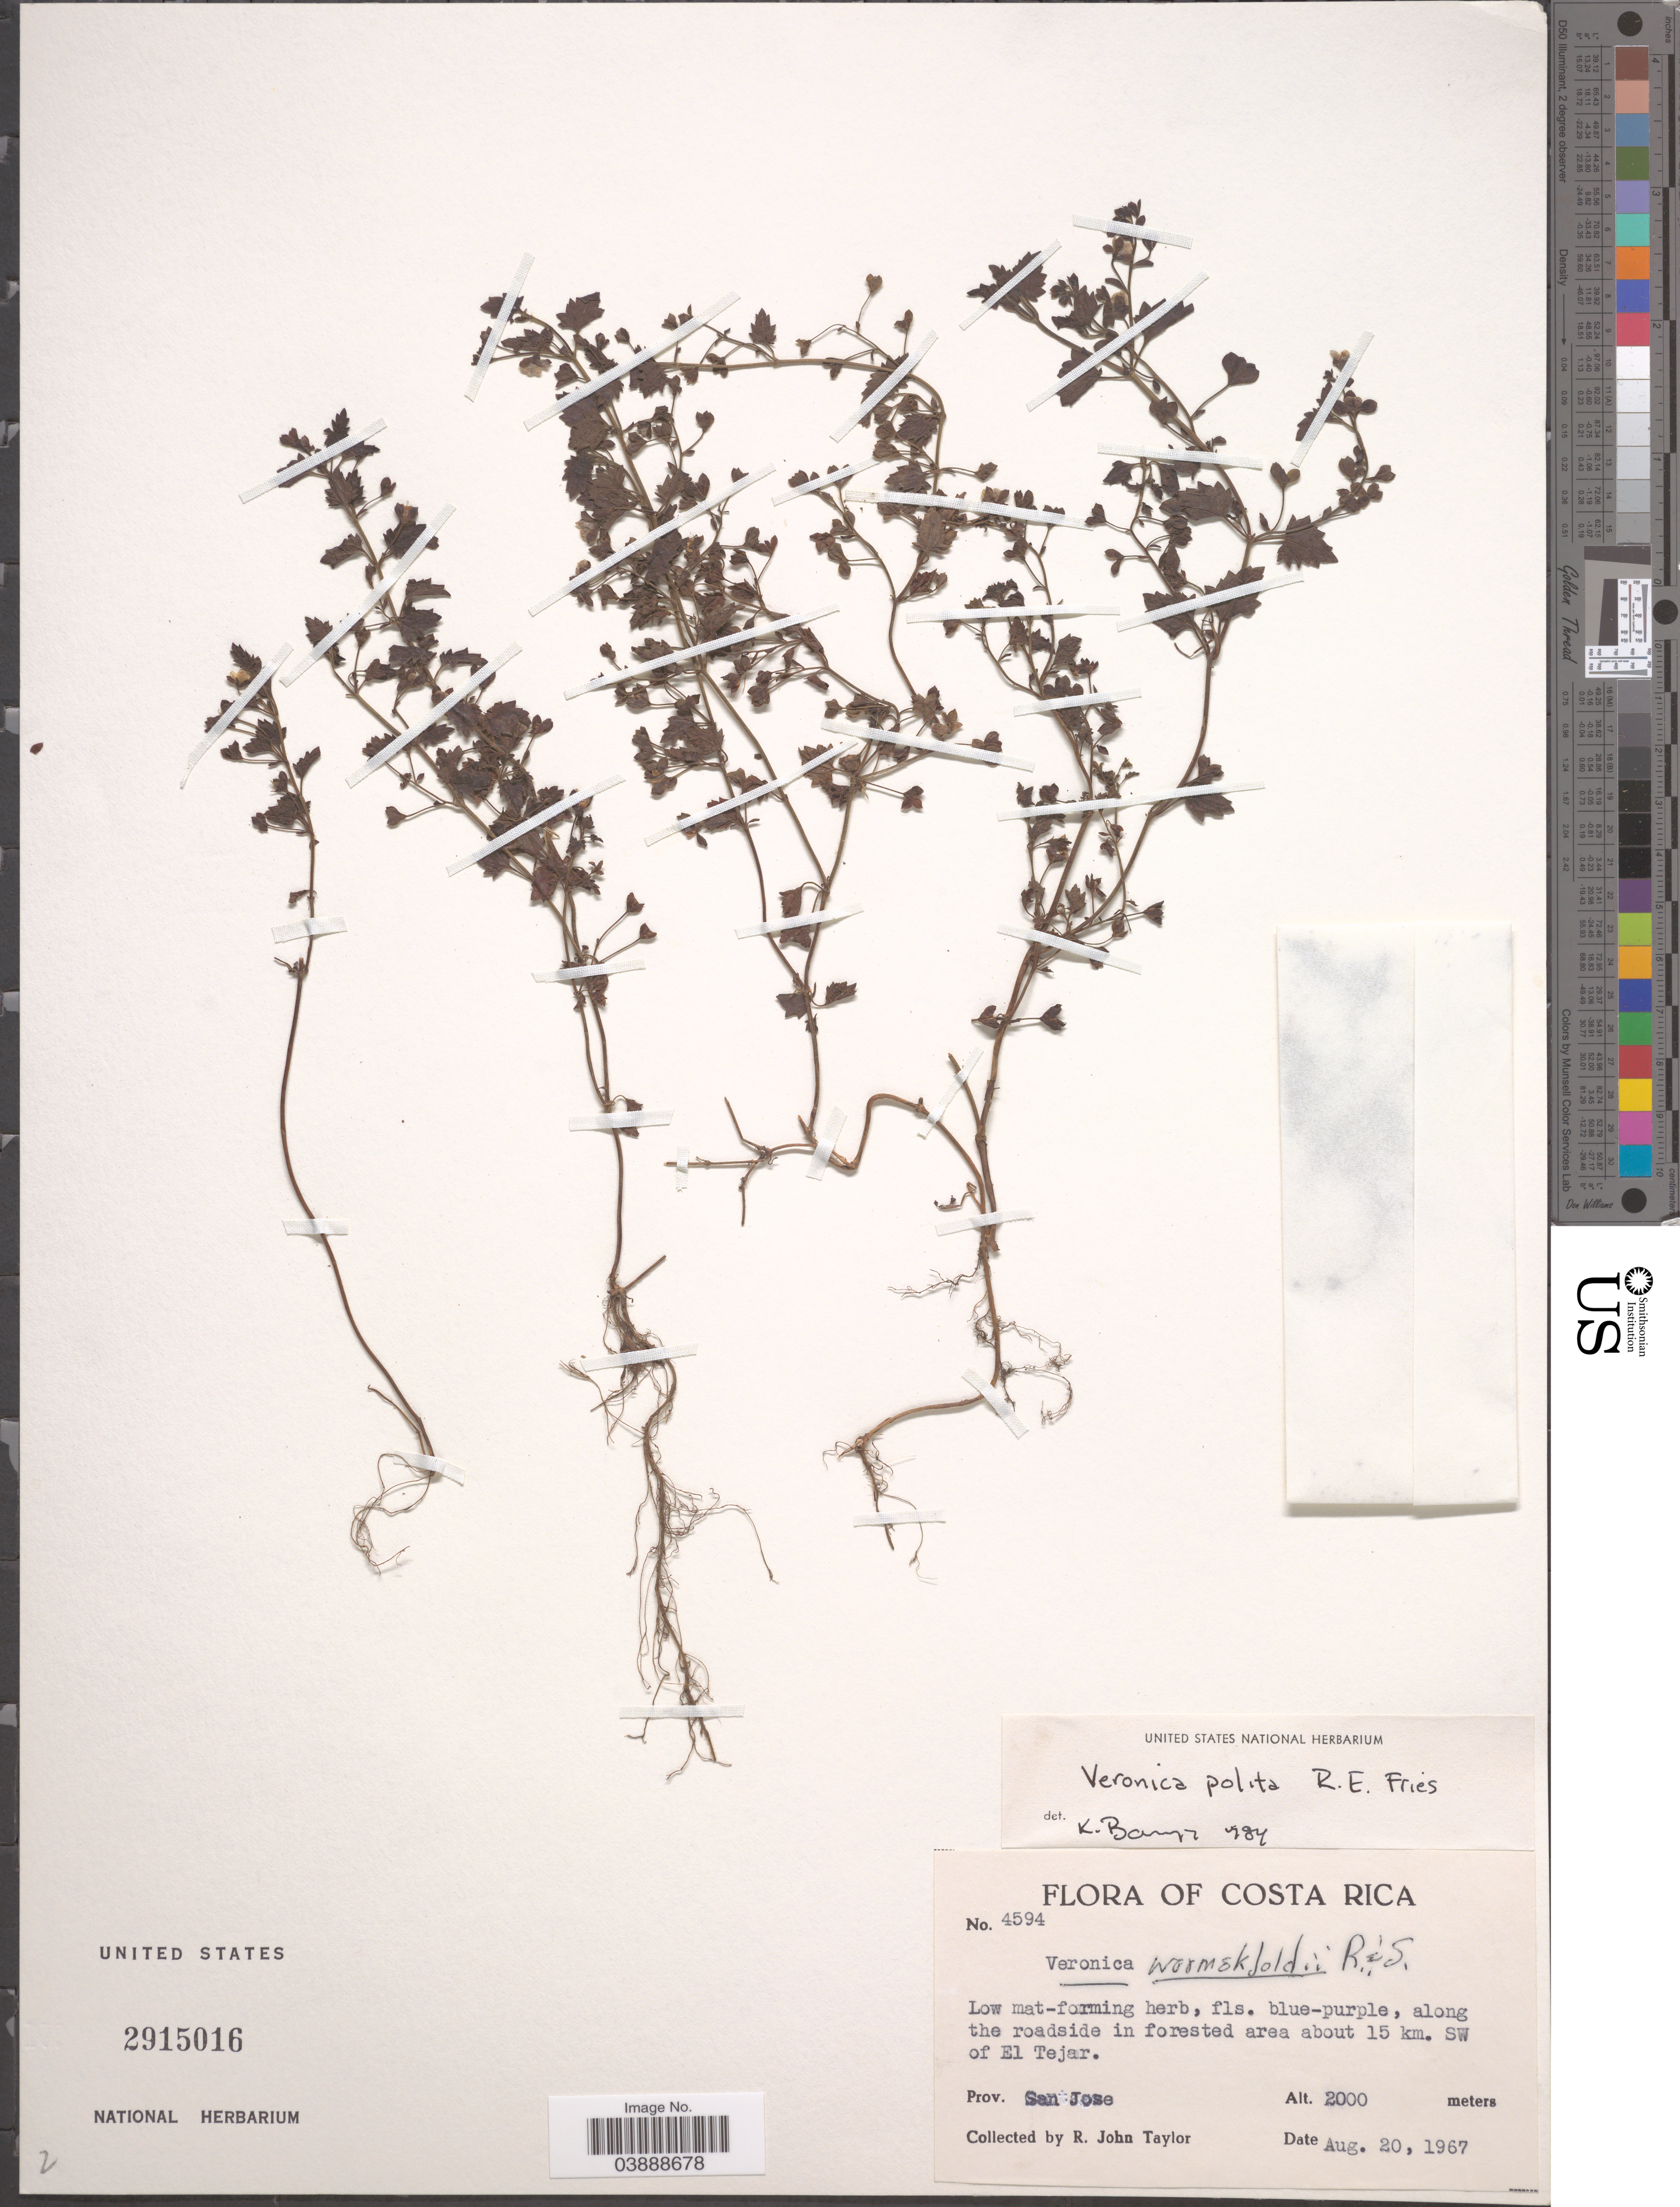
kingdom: Plantae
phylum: Tracheophyta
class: Magnoliopsida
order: Lamiales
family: Plantaginaceae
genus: Veronica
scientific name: Veronica polita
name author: Fr.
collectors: J. Taylor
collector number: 4594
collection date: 1967-08-20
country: Costa Rica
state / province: San José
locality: Along the roadside in forested area about 15 km. SW of El Tejar.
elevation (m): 2000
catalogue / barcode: US 2915016